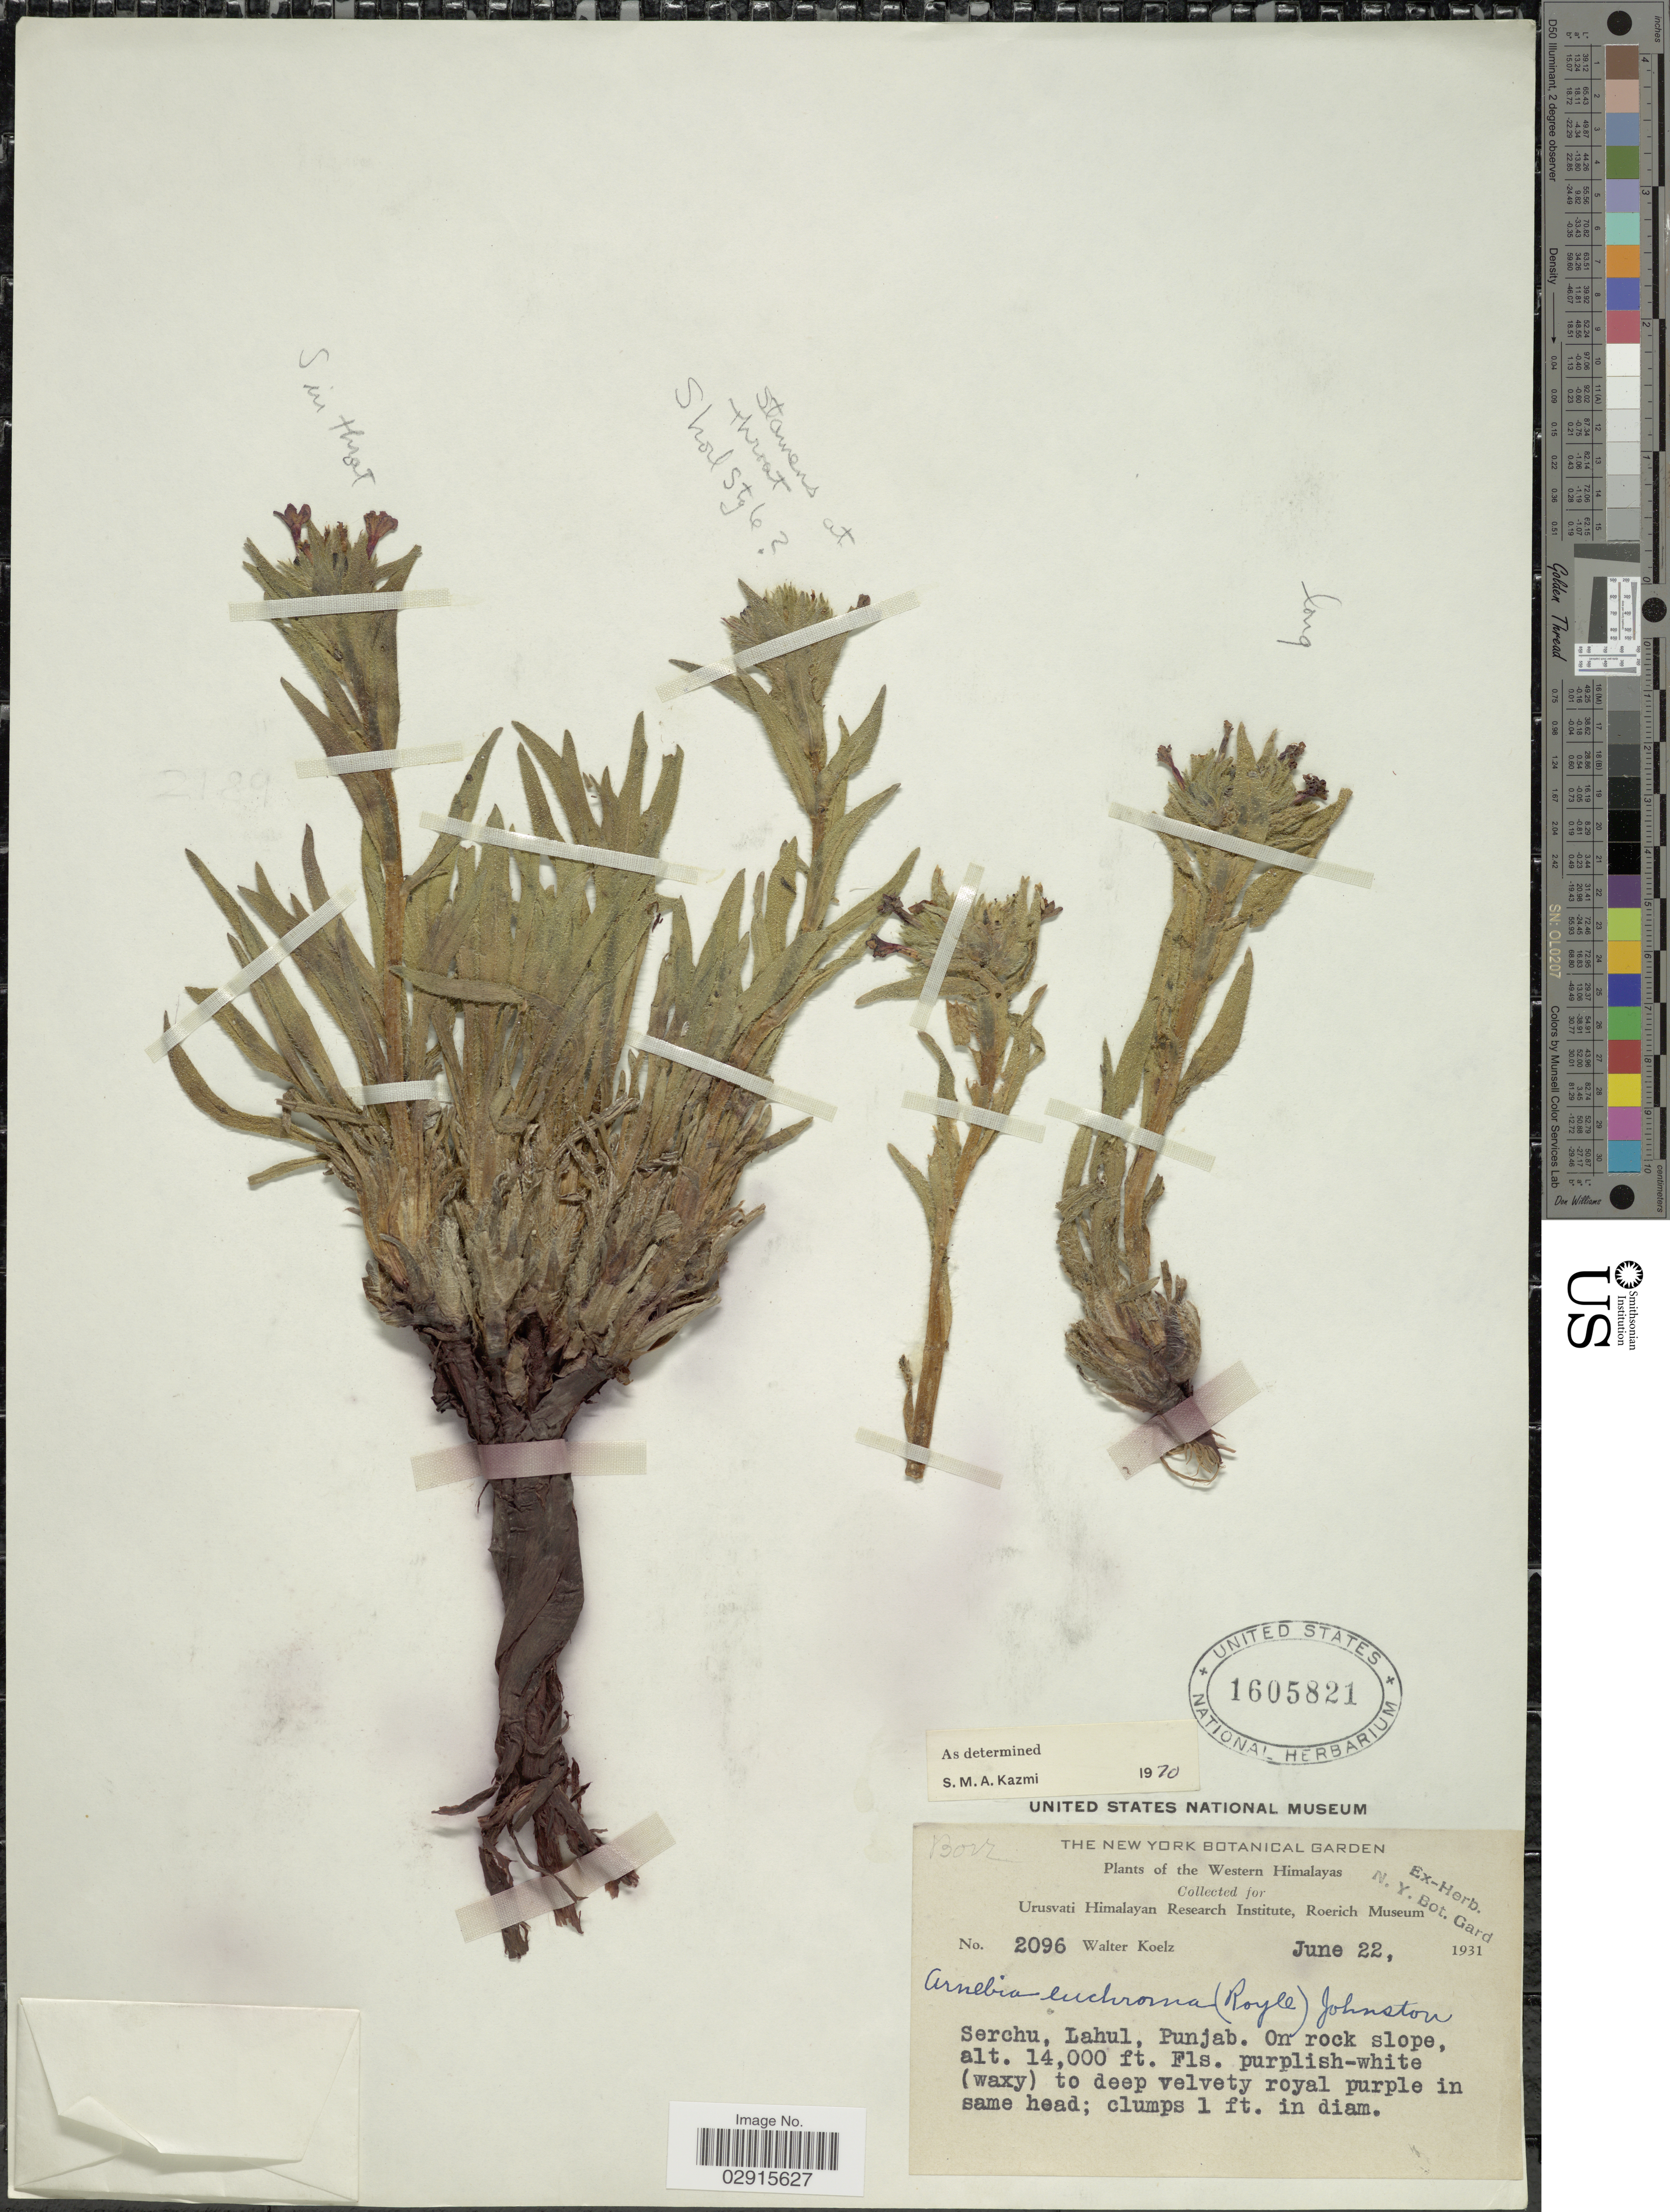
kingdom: Plantae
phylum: Tracheophyta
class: Magnoliopsida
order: Boraginales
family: Boraginaceae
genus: Arnebia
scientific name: Arnebia euchroma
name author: I.M. Johnst.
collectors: W. N. Koelz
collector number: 2096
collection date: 1931-06-22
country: India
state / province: Himachal Pradesh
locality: Western Himalayas, Serchu, Lahul, Punjab.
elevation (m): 4267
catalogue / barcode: US 1605821